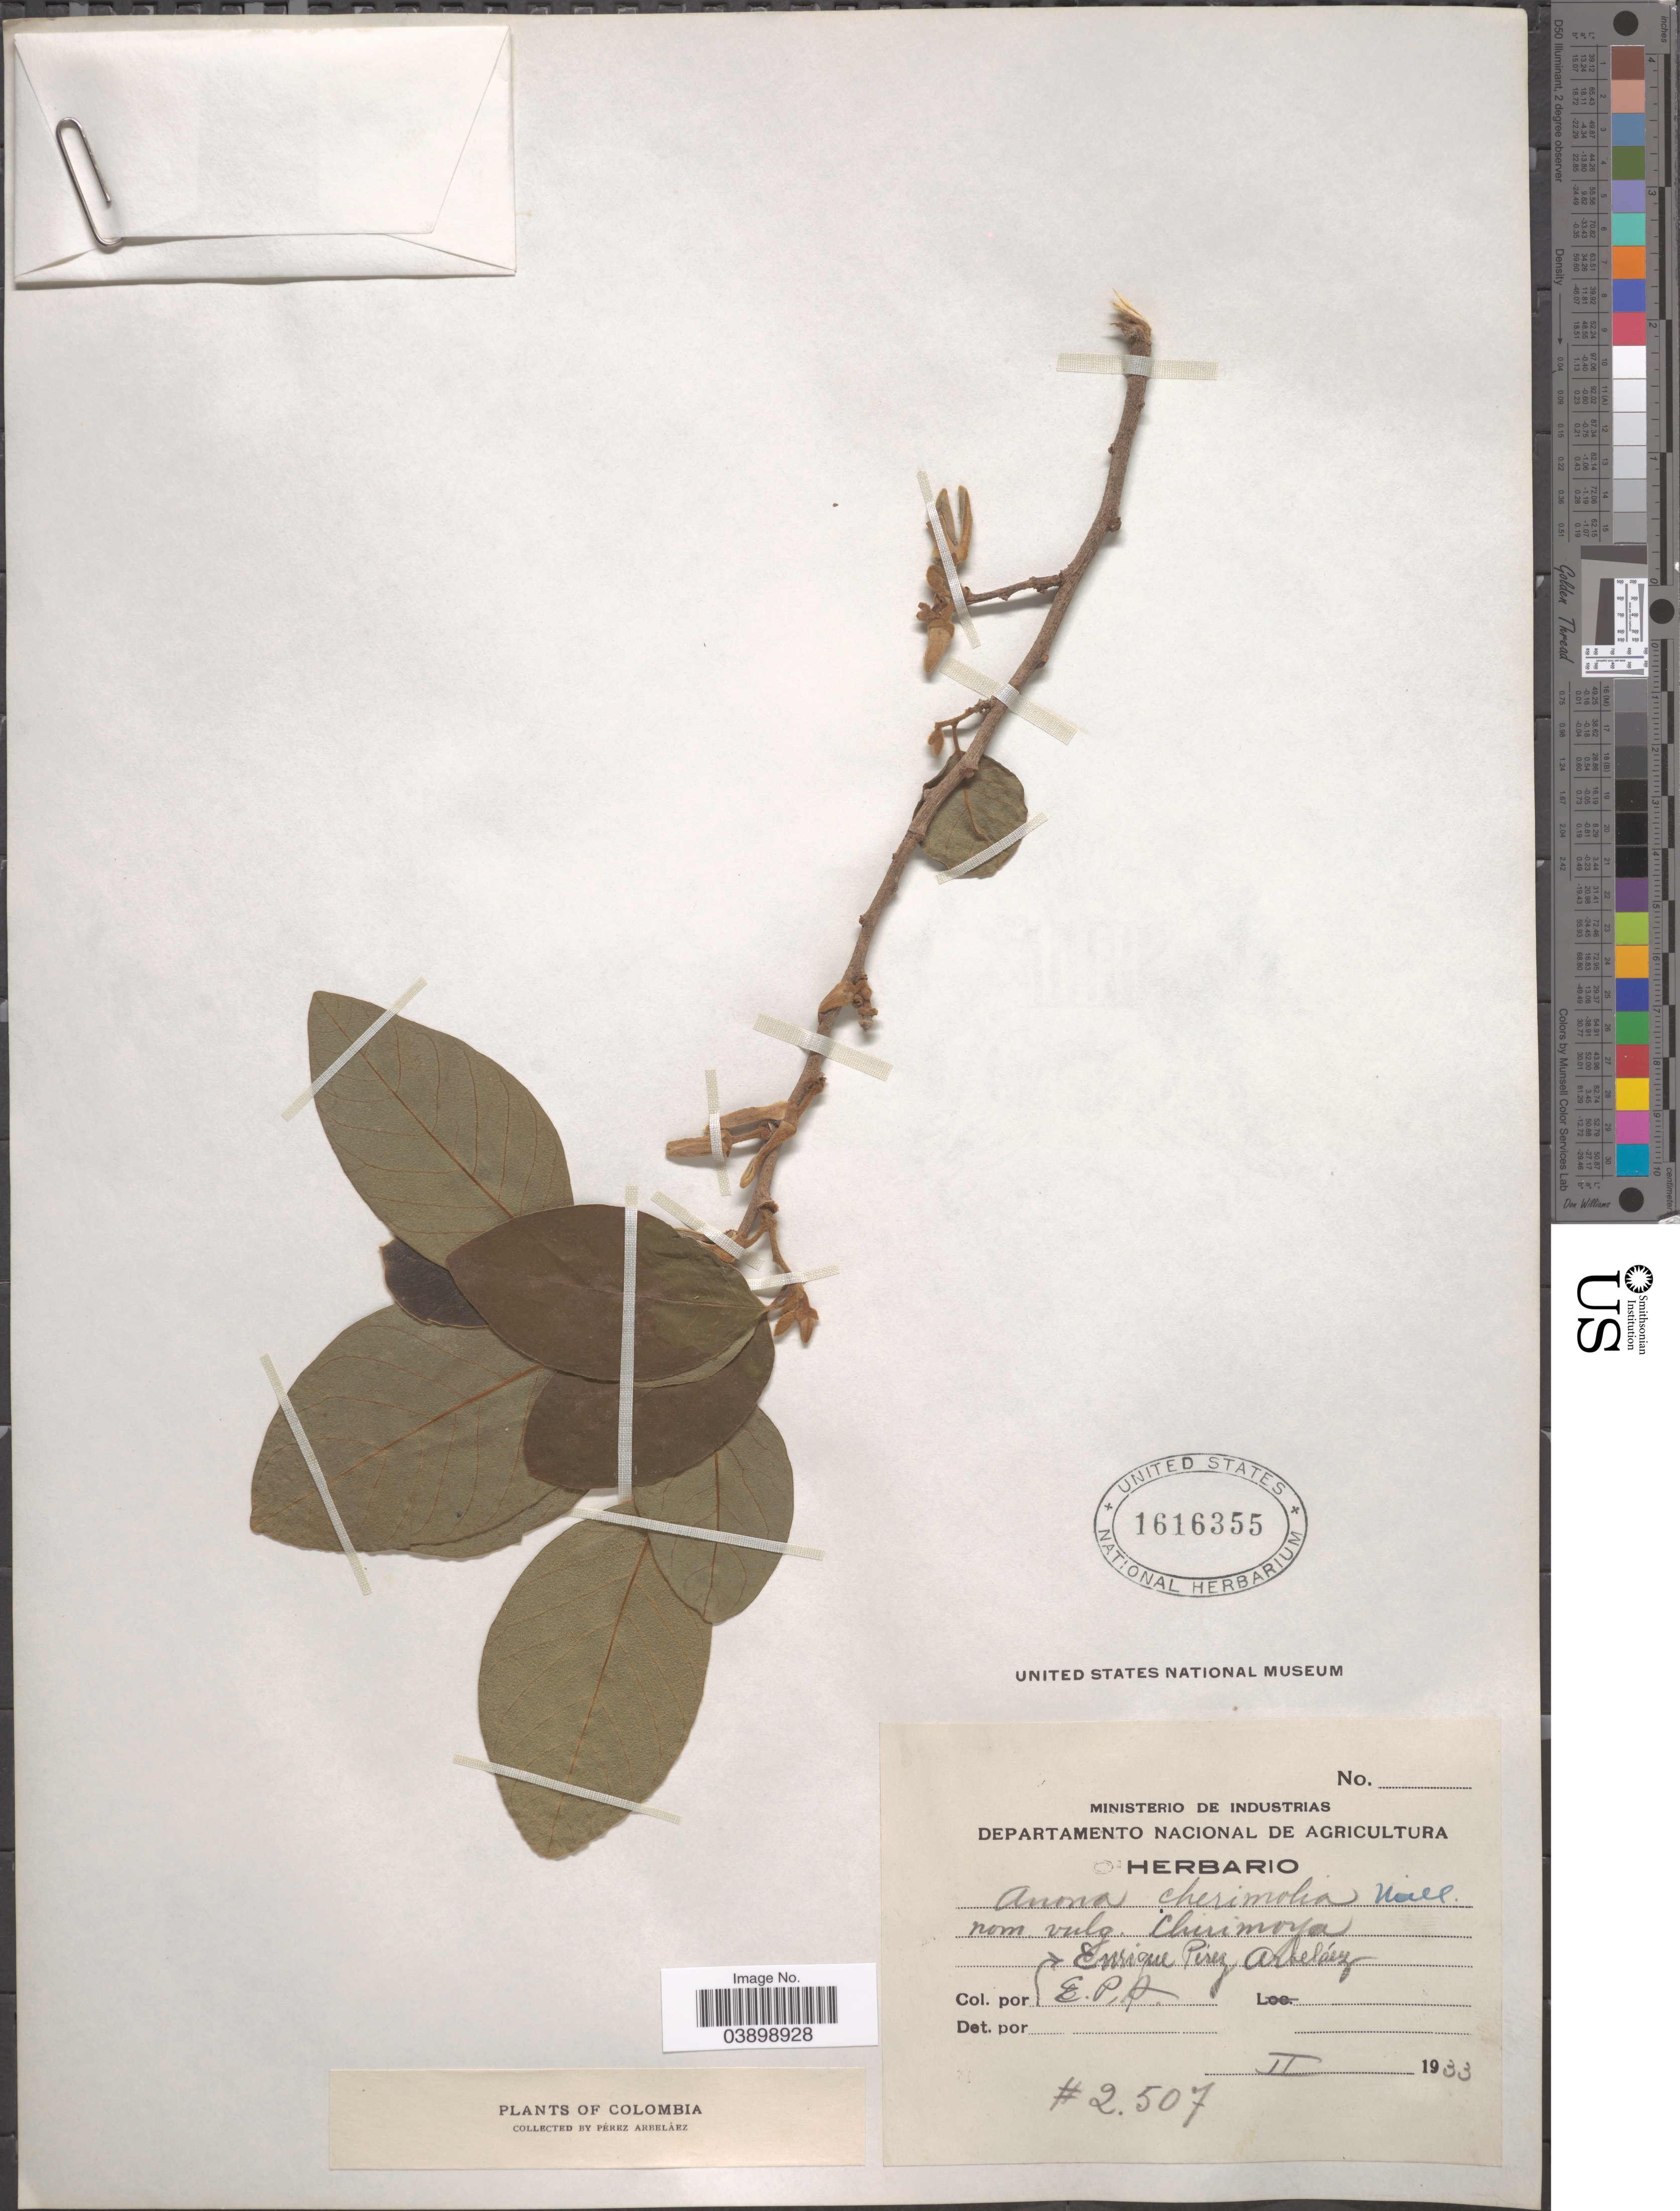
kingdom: Plantae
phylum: Tracheophyta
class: Magnoliopsida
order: Magnoliales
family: Annonaceae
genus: Annona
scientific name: Annona cherimola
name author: Mill.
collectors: E. Pérez Arbeláez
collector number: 2507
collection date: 1933-02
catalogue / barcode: US 1616355